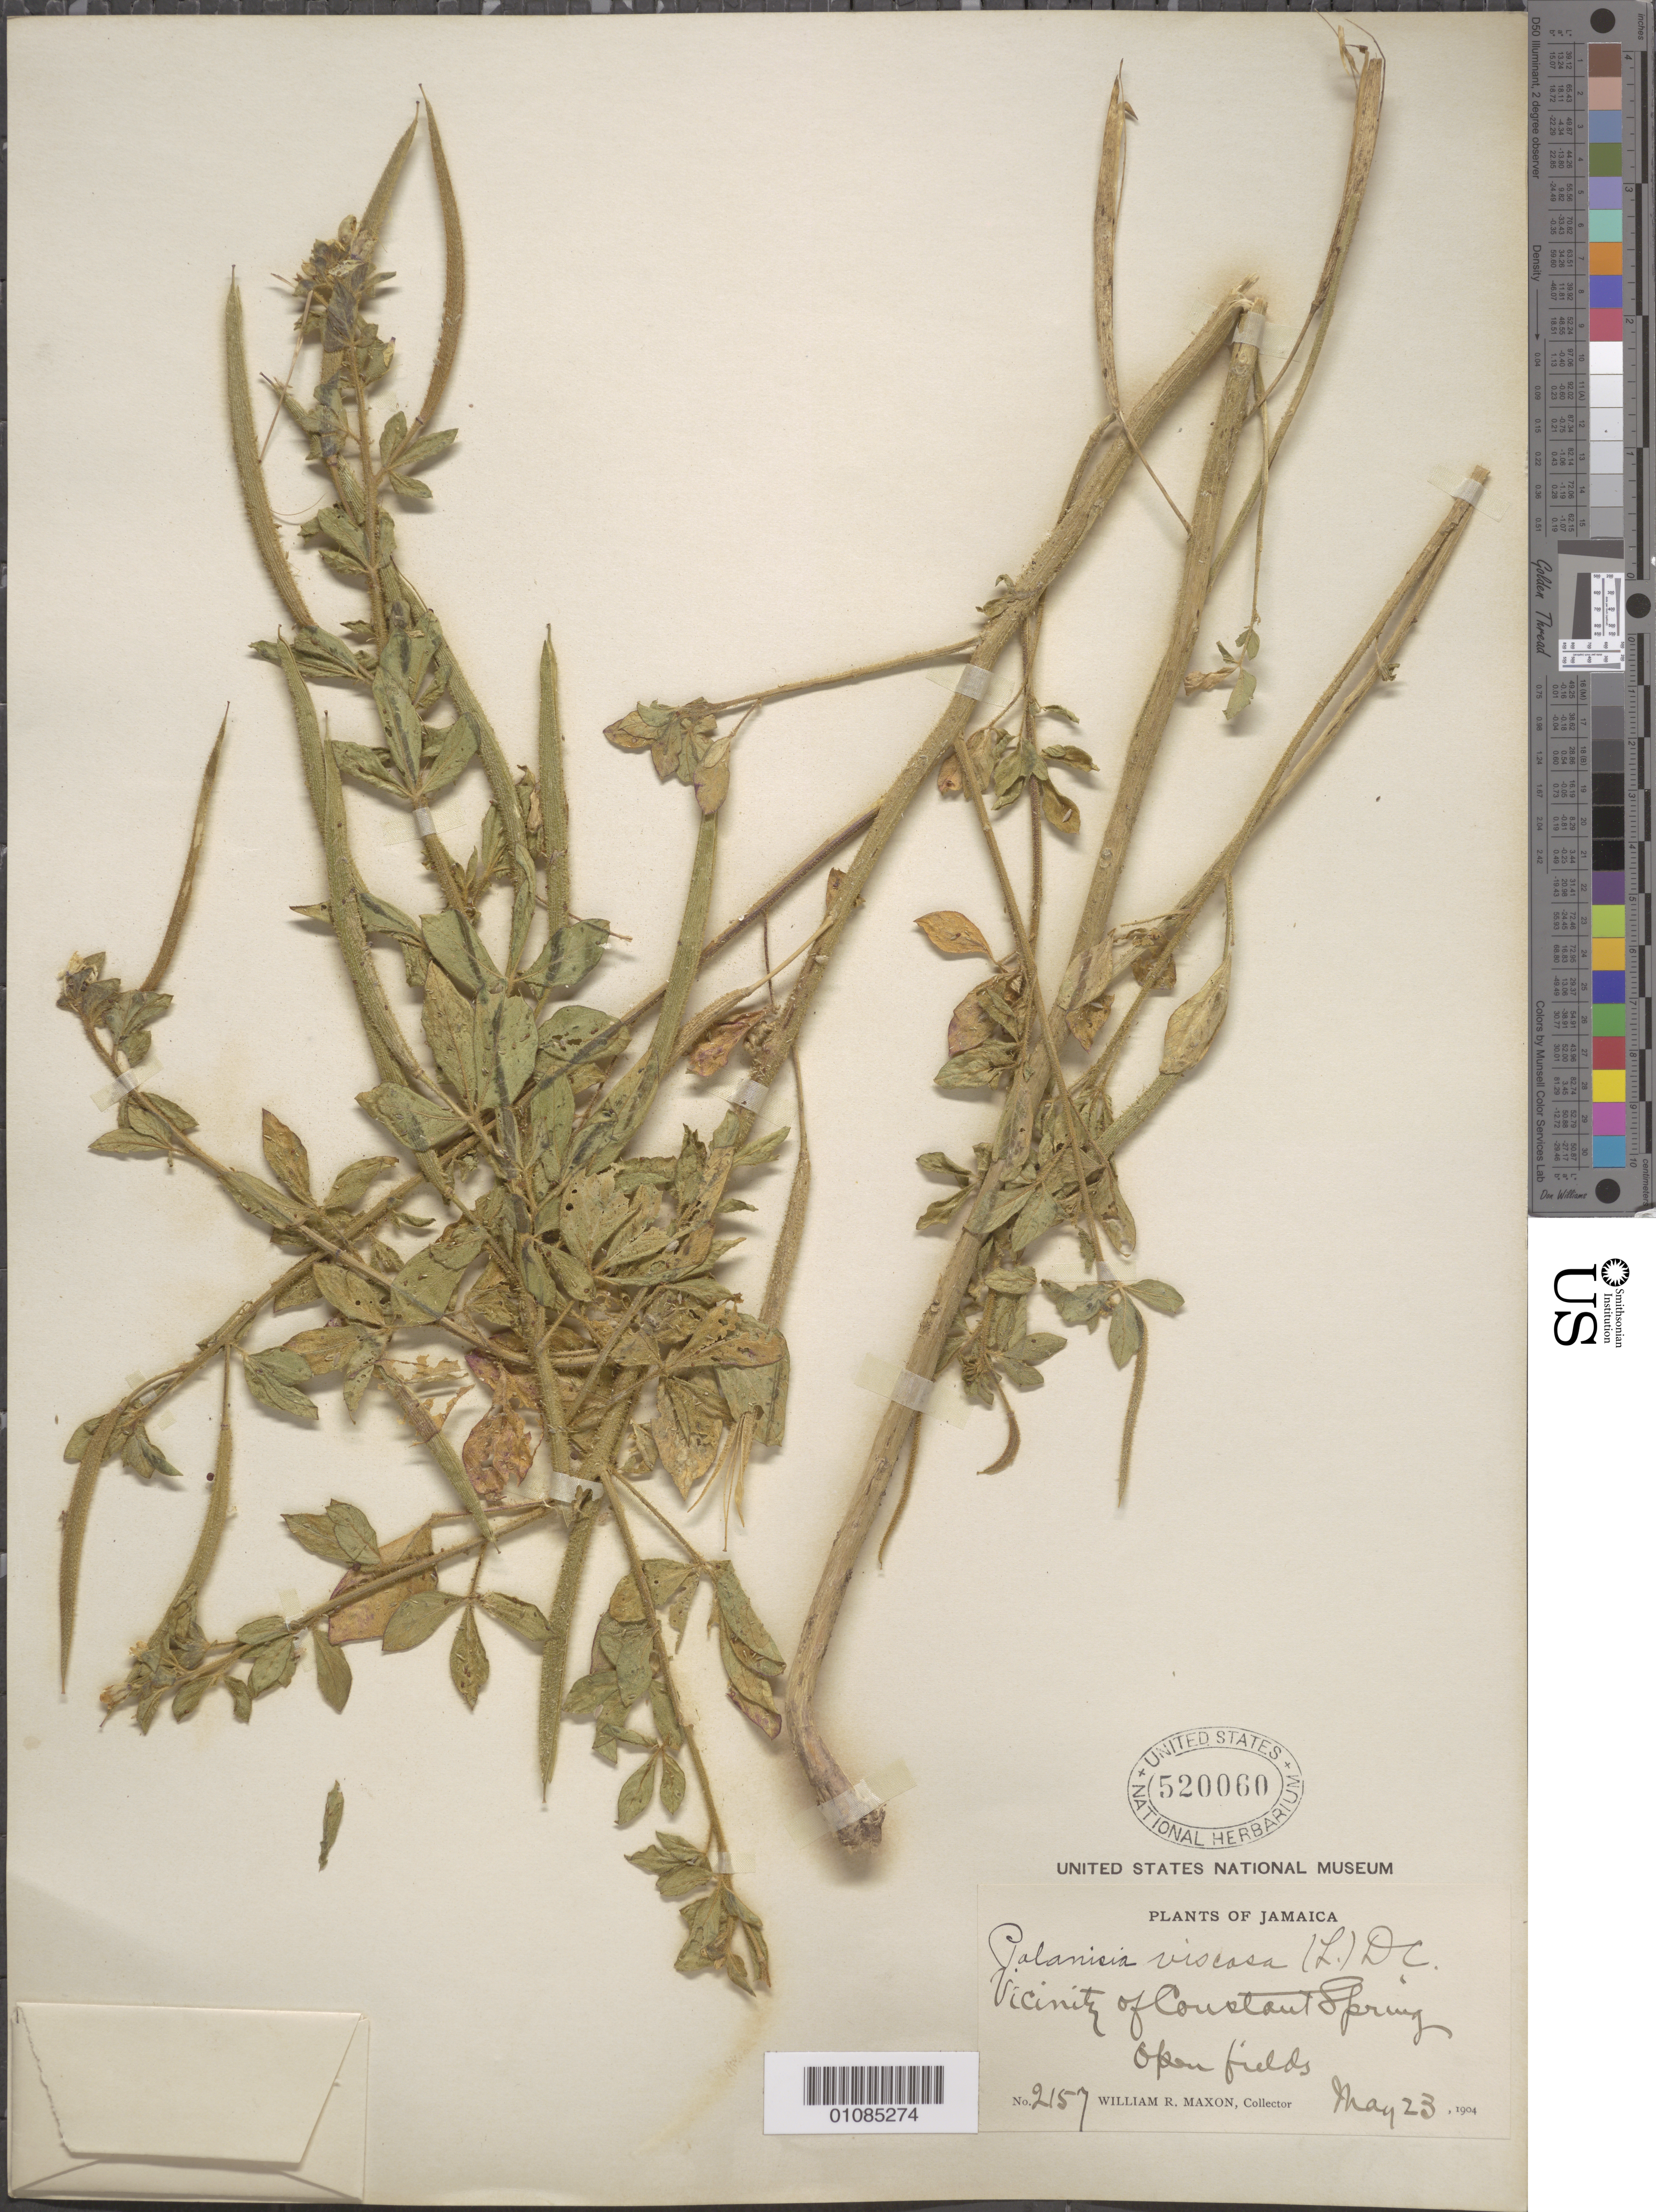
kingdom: Plantae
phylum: Tracheophyta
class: Magnoliopsida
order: Brassicales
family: Cleomaceae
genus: Arivela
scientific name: Arivela viscosa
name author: (L.) Raf.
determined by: Strong, M. T., (US), Smithsonian Institution - National Museum of Natural History (UNITED STATES)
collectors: W. R. Maxon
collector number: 2157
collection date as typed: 23 May 1904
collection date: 1904-05-23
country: Jamaica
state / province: Saint Andrew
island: Jamaica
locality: Vicinity of Constant Spring.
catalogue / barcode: US 520060